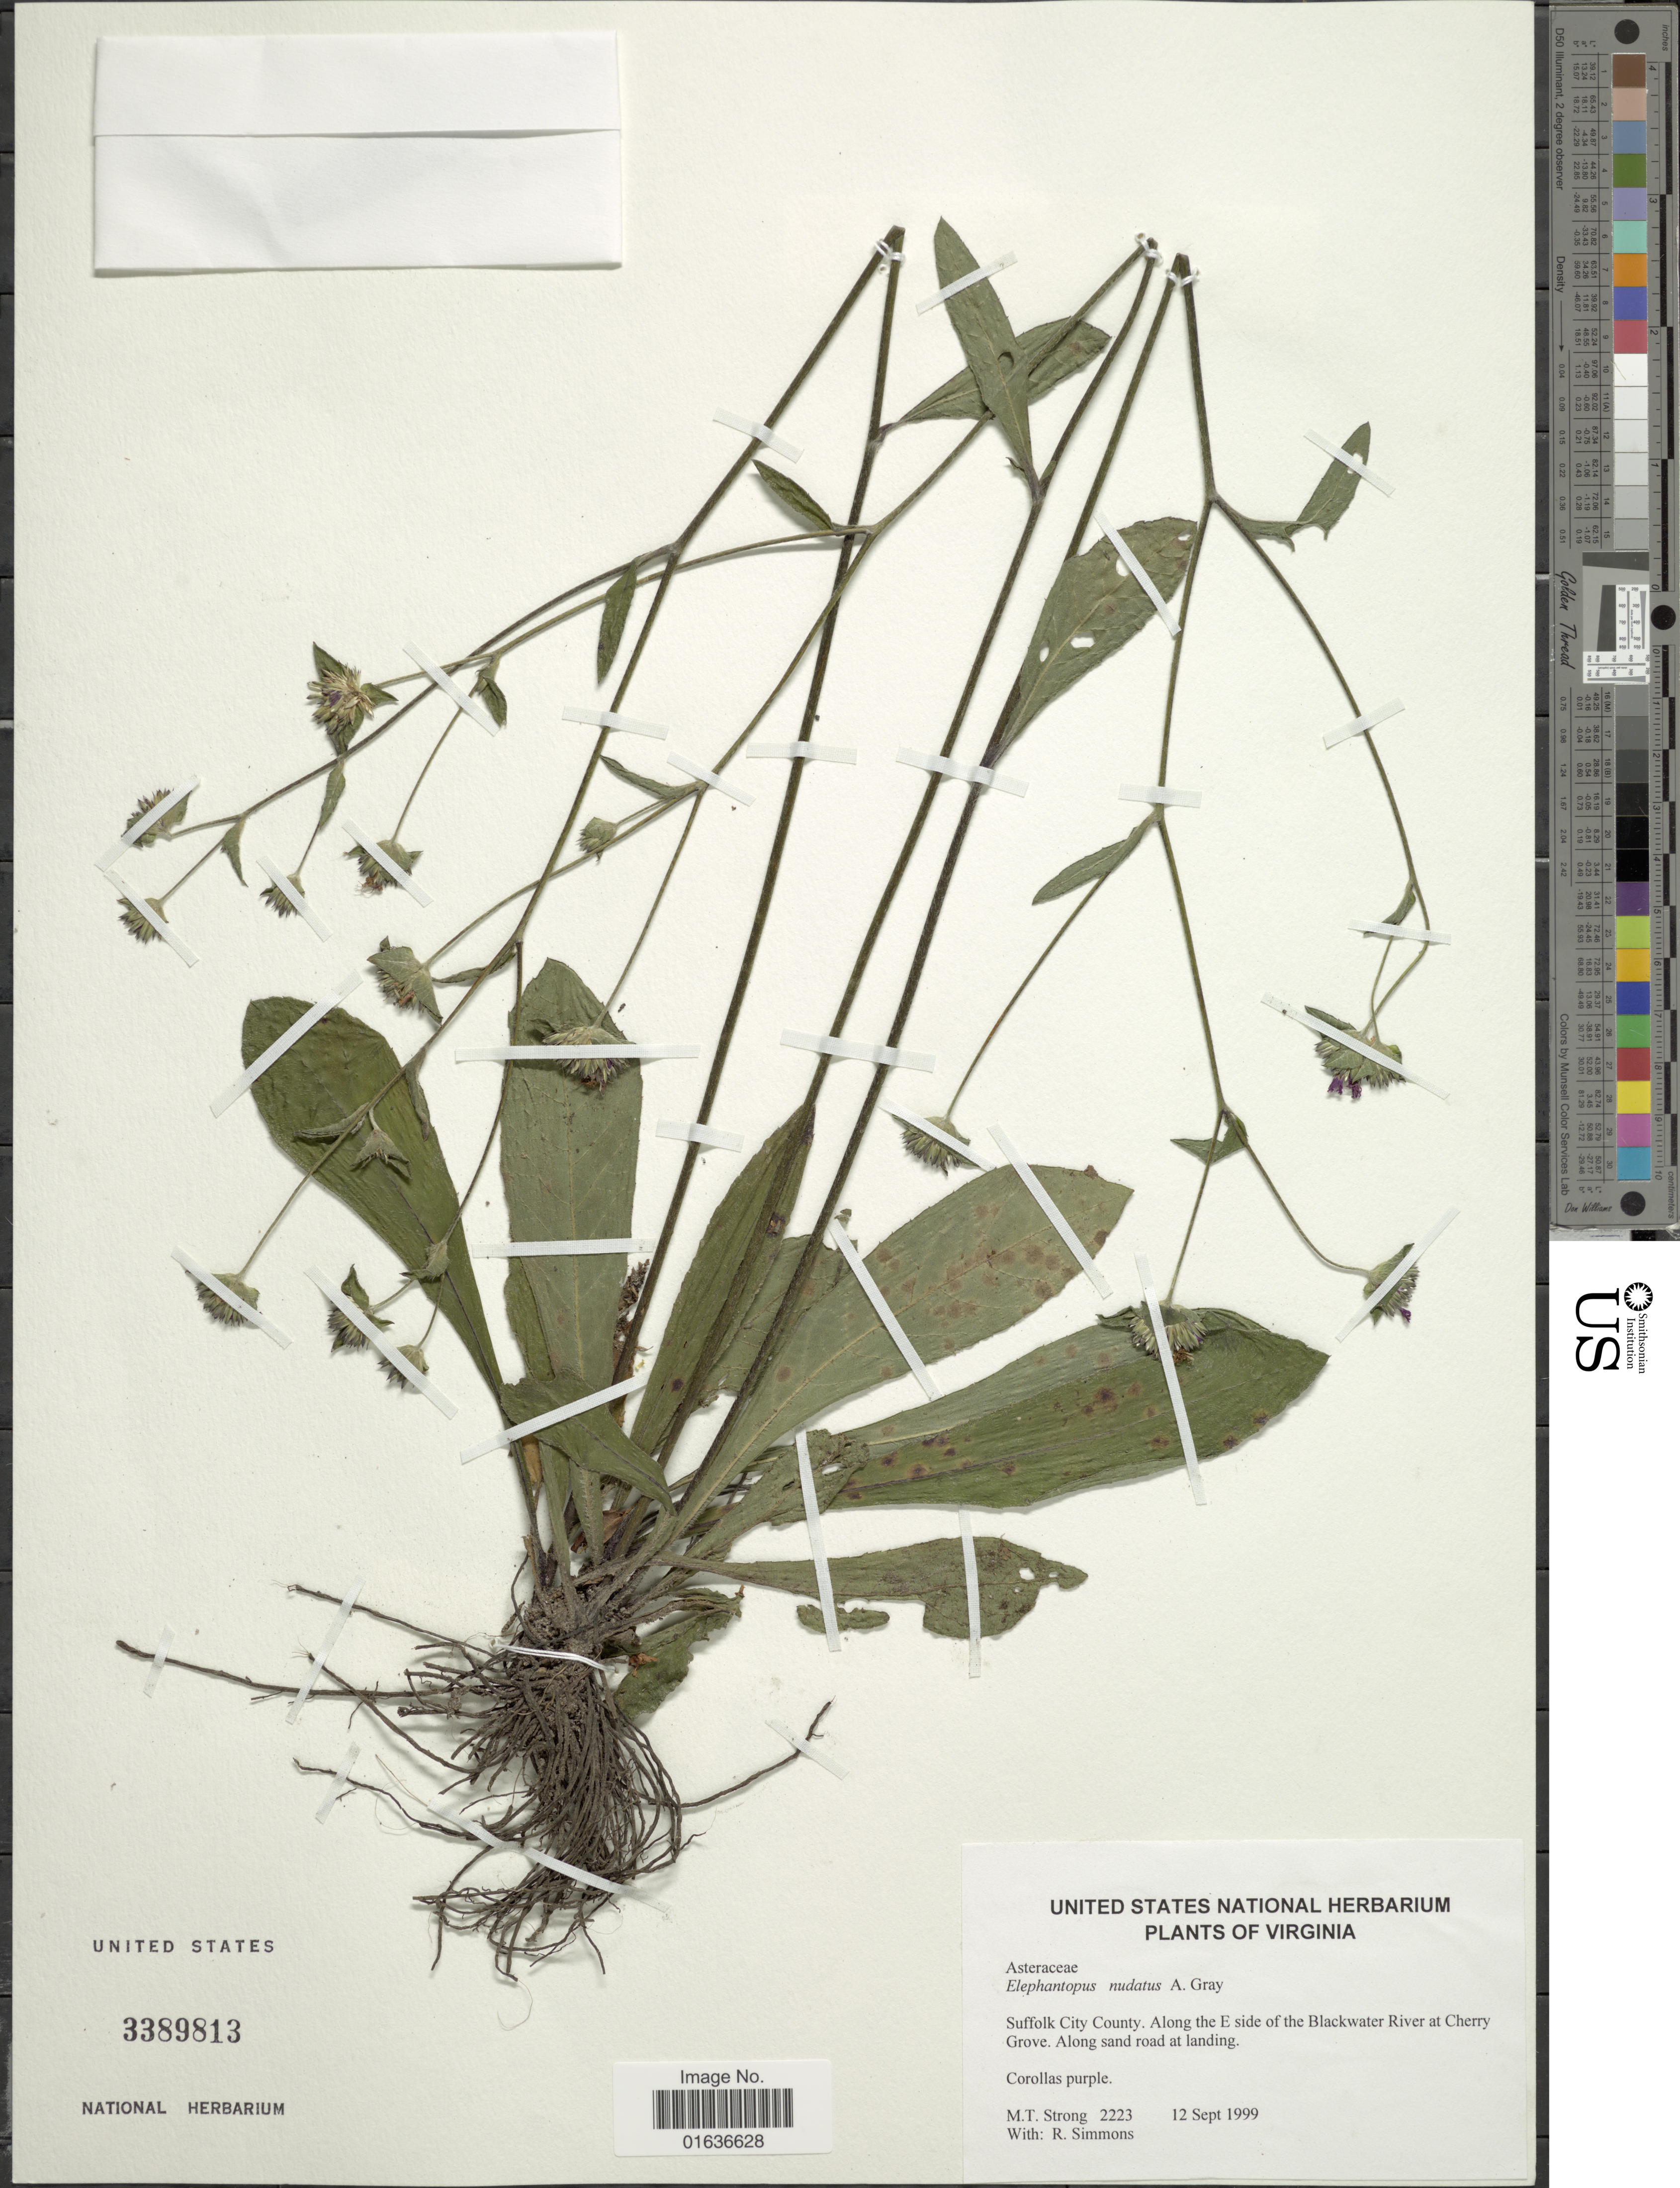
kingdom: Plantae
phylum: Tracheophyta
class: Magnoliopsida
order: Asterales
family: Asteraceae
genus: Elephantopus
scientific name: Elephantopus nudatus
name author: A. Gray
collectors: M. T. Strong & R. Simmons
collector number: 2223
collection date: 1999-09-12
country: United States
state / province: Virginia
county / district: City of Suffolk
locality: Suffolk City County, Along the E side of the Blackwater River at Cherry Grove. Along sand road at landing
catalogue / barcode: US 3389813